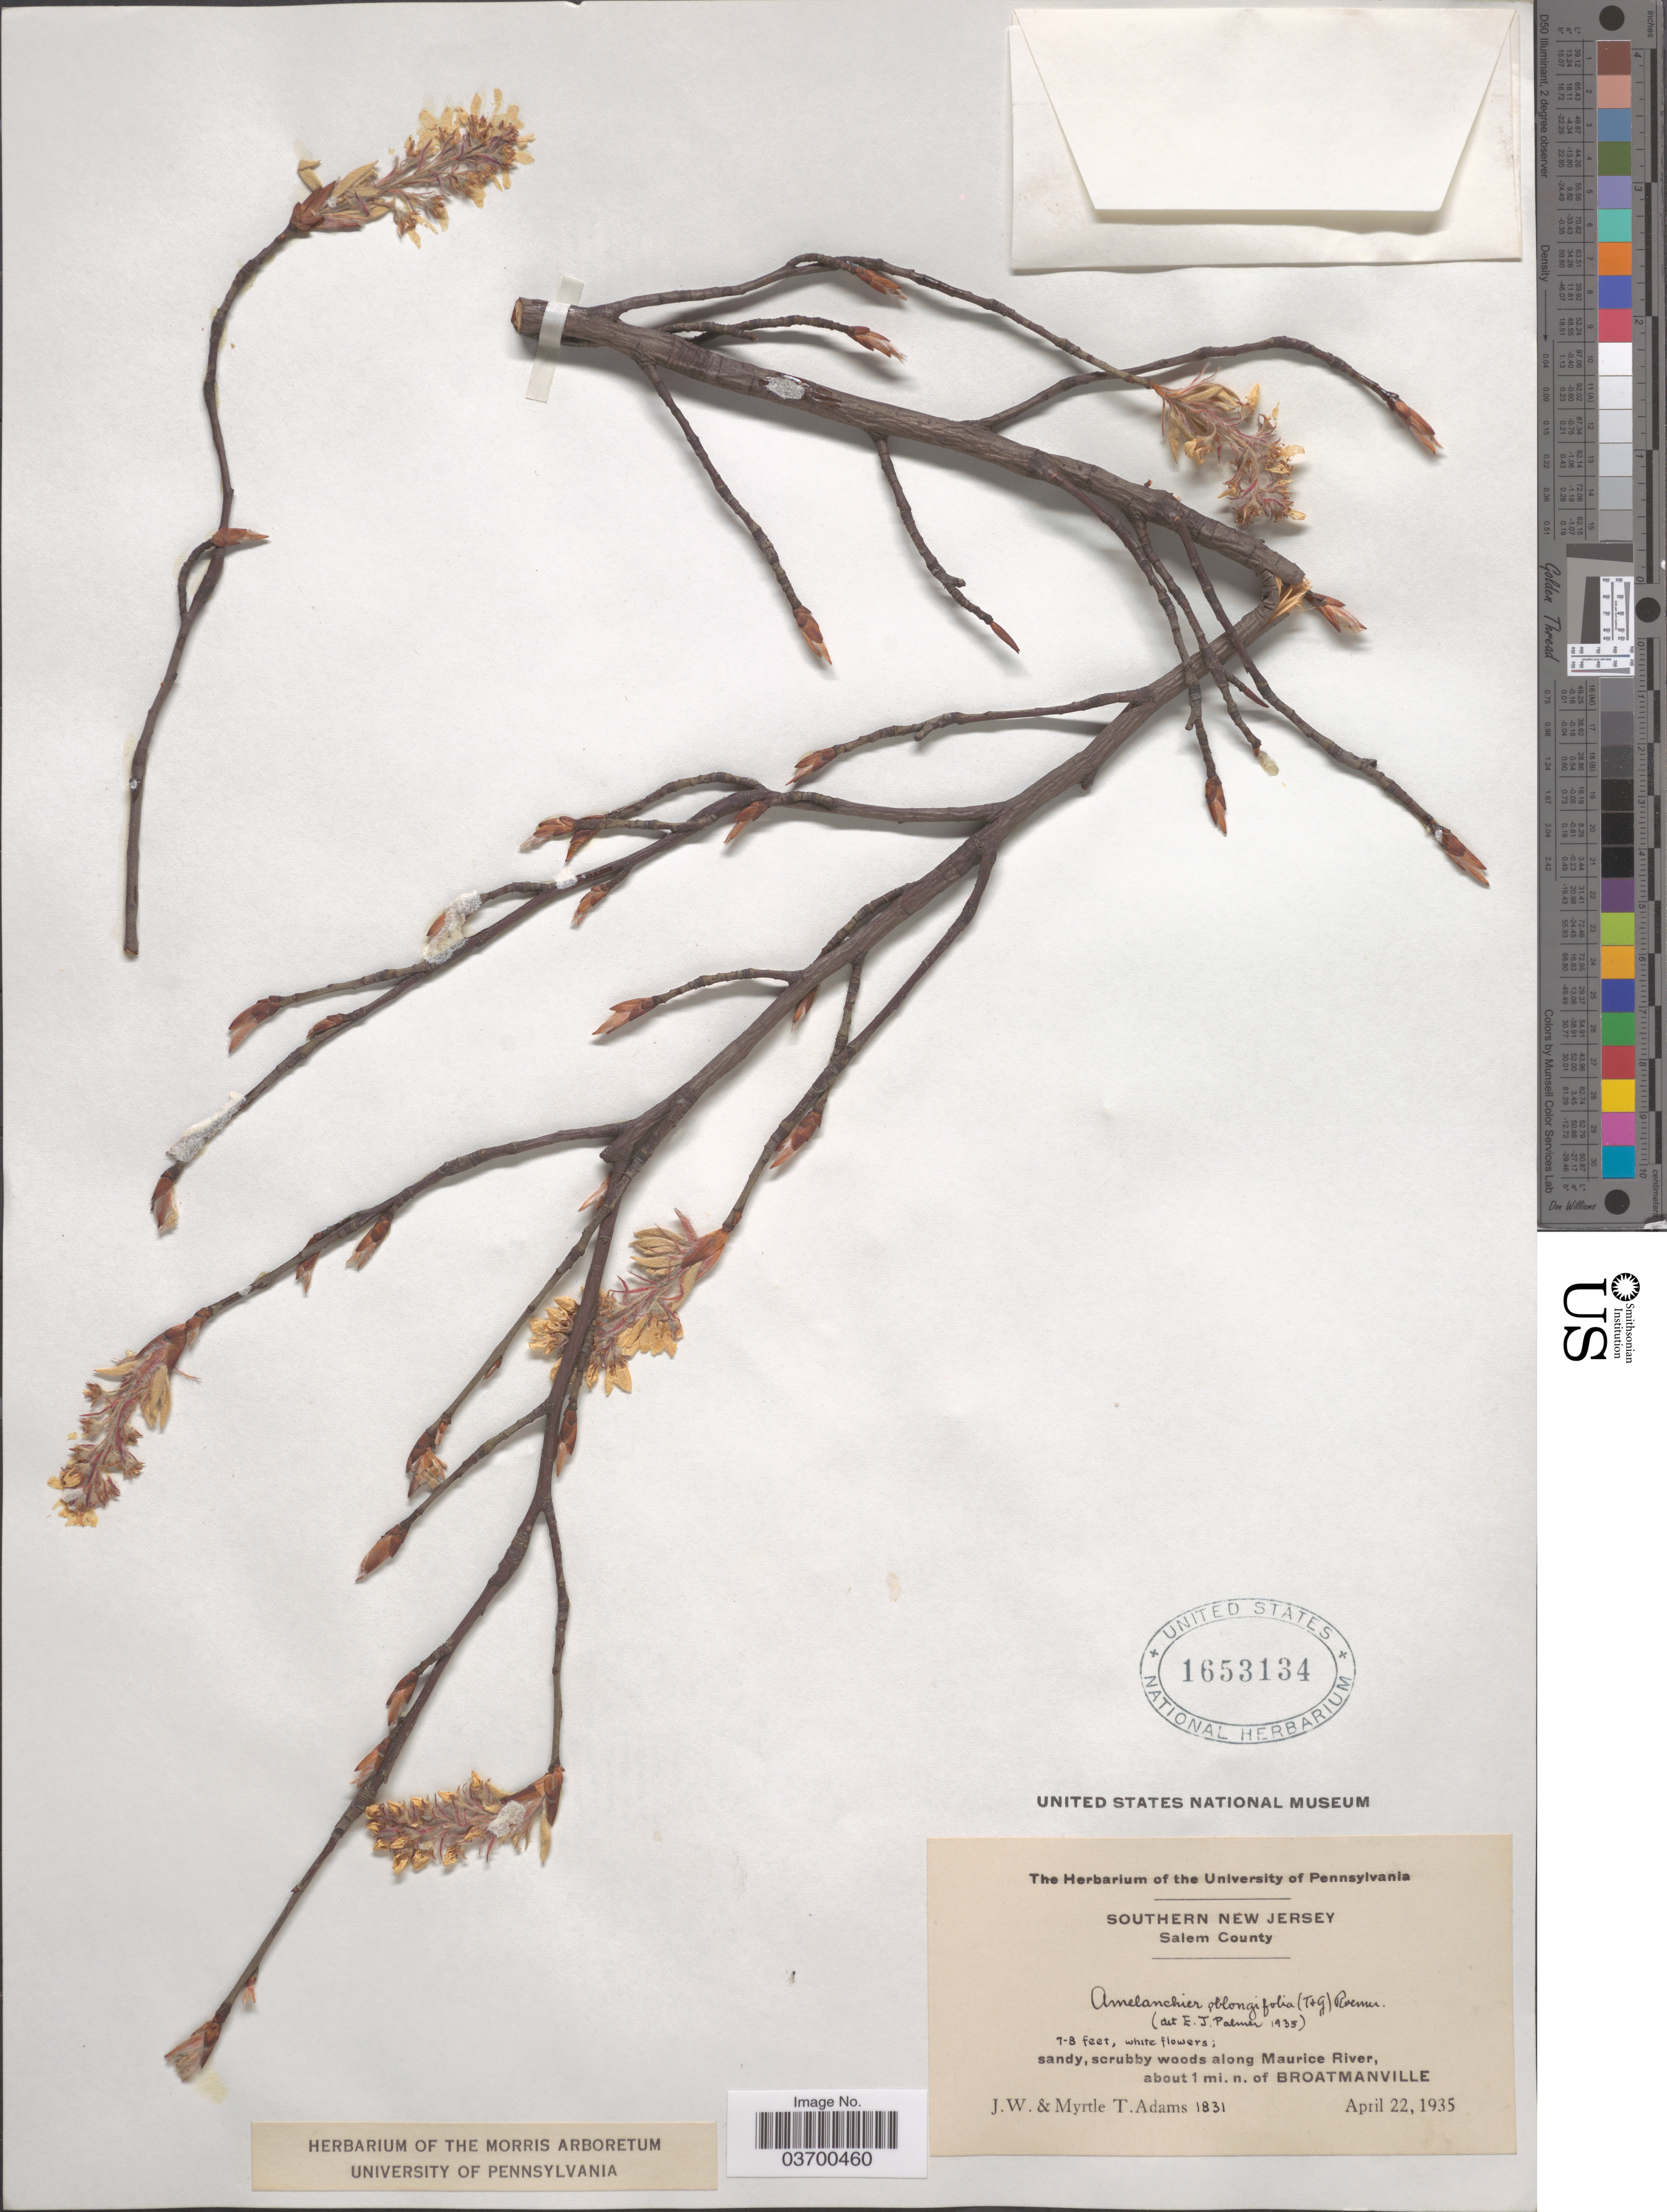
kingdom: Plantae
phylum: Tracheophyta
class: Magnoliopsida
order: Rosales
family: Rosaceae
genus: Amelanchier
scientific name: Amelanchier canadensis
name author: (L.) Medic.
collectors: J. Adams & M. T. Adams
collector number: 1831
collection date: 1935-04-22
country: United States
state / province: New Jersey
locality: Southern New Jersey. Salem County. Along Maurice River, about 1 mi. n. of Broatmanville.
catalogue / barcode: US 1653134